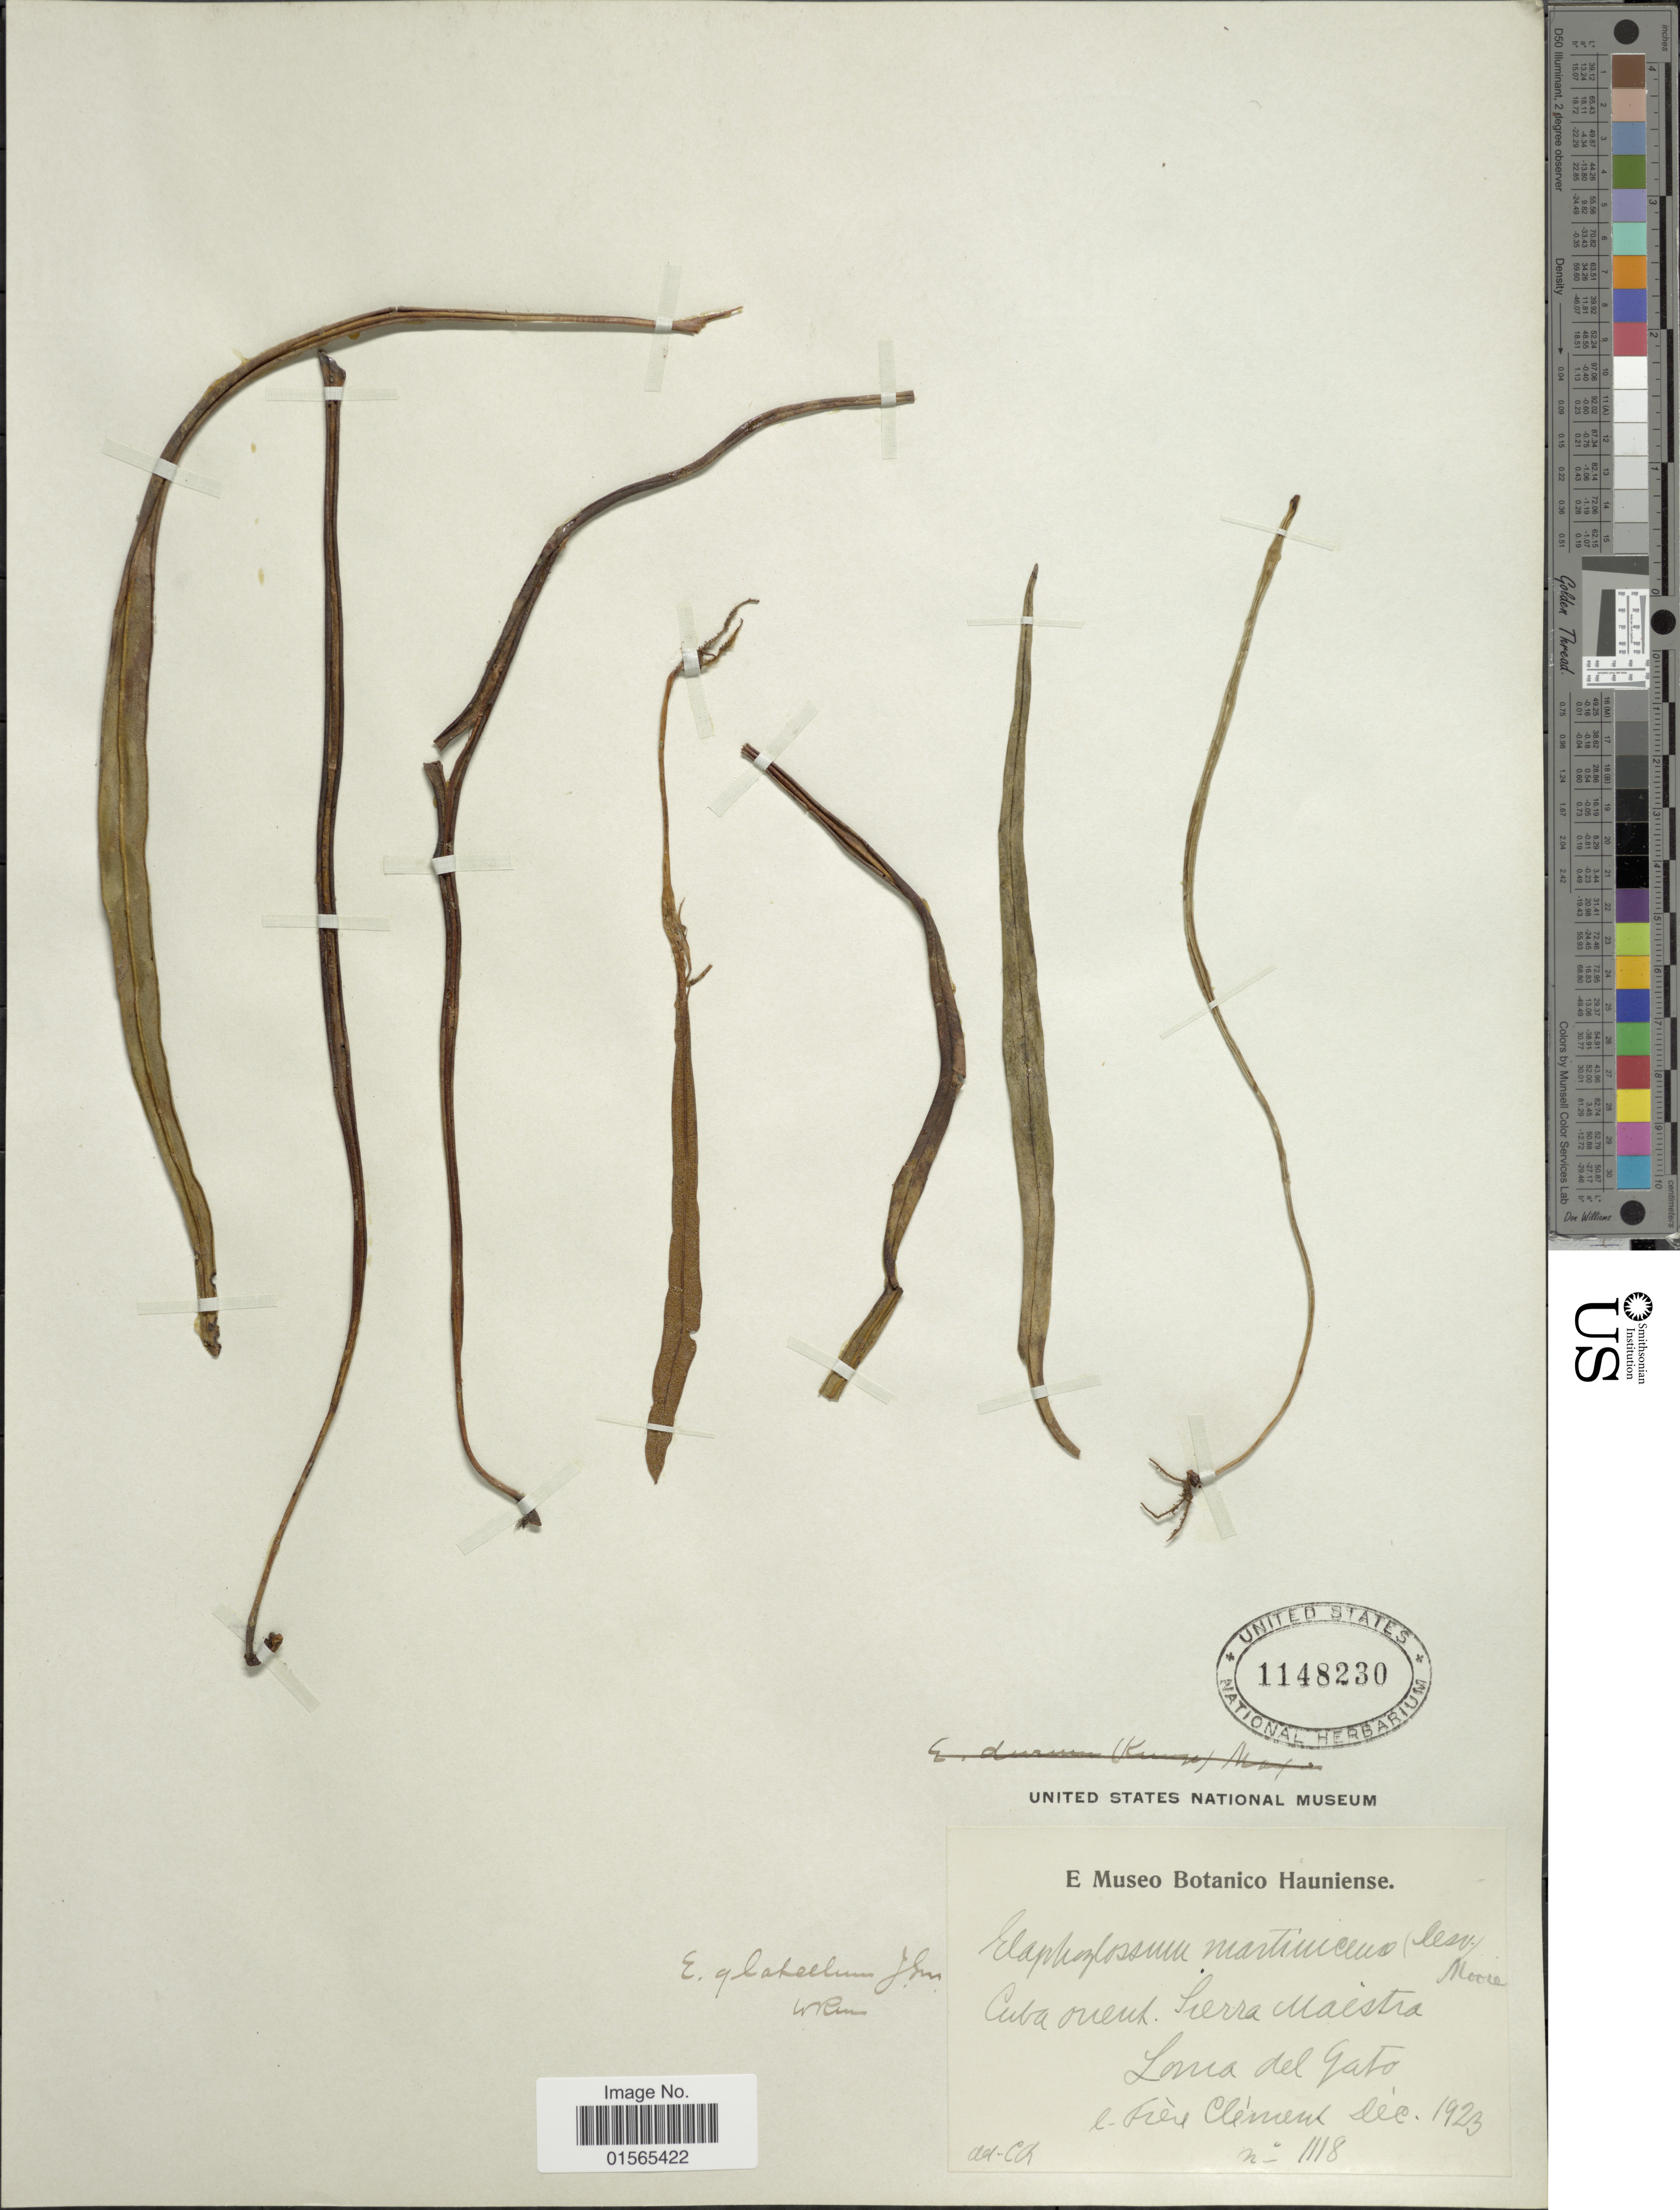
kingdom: Plantae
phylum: Tracheophyta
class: Polypodiopsida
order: Polypodiales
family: Dryopteridaceae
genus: Elaphoglossum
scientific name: Elaphoglossum glabellum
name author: J. Sm.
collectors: Bro. Clemente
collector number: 1118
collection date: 1923-12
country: Cuba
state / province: Oriente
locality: Sierra Maestra, Loma del Gato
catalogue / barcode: US 1148230